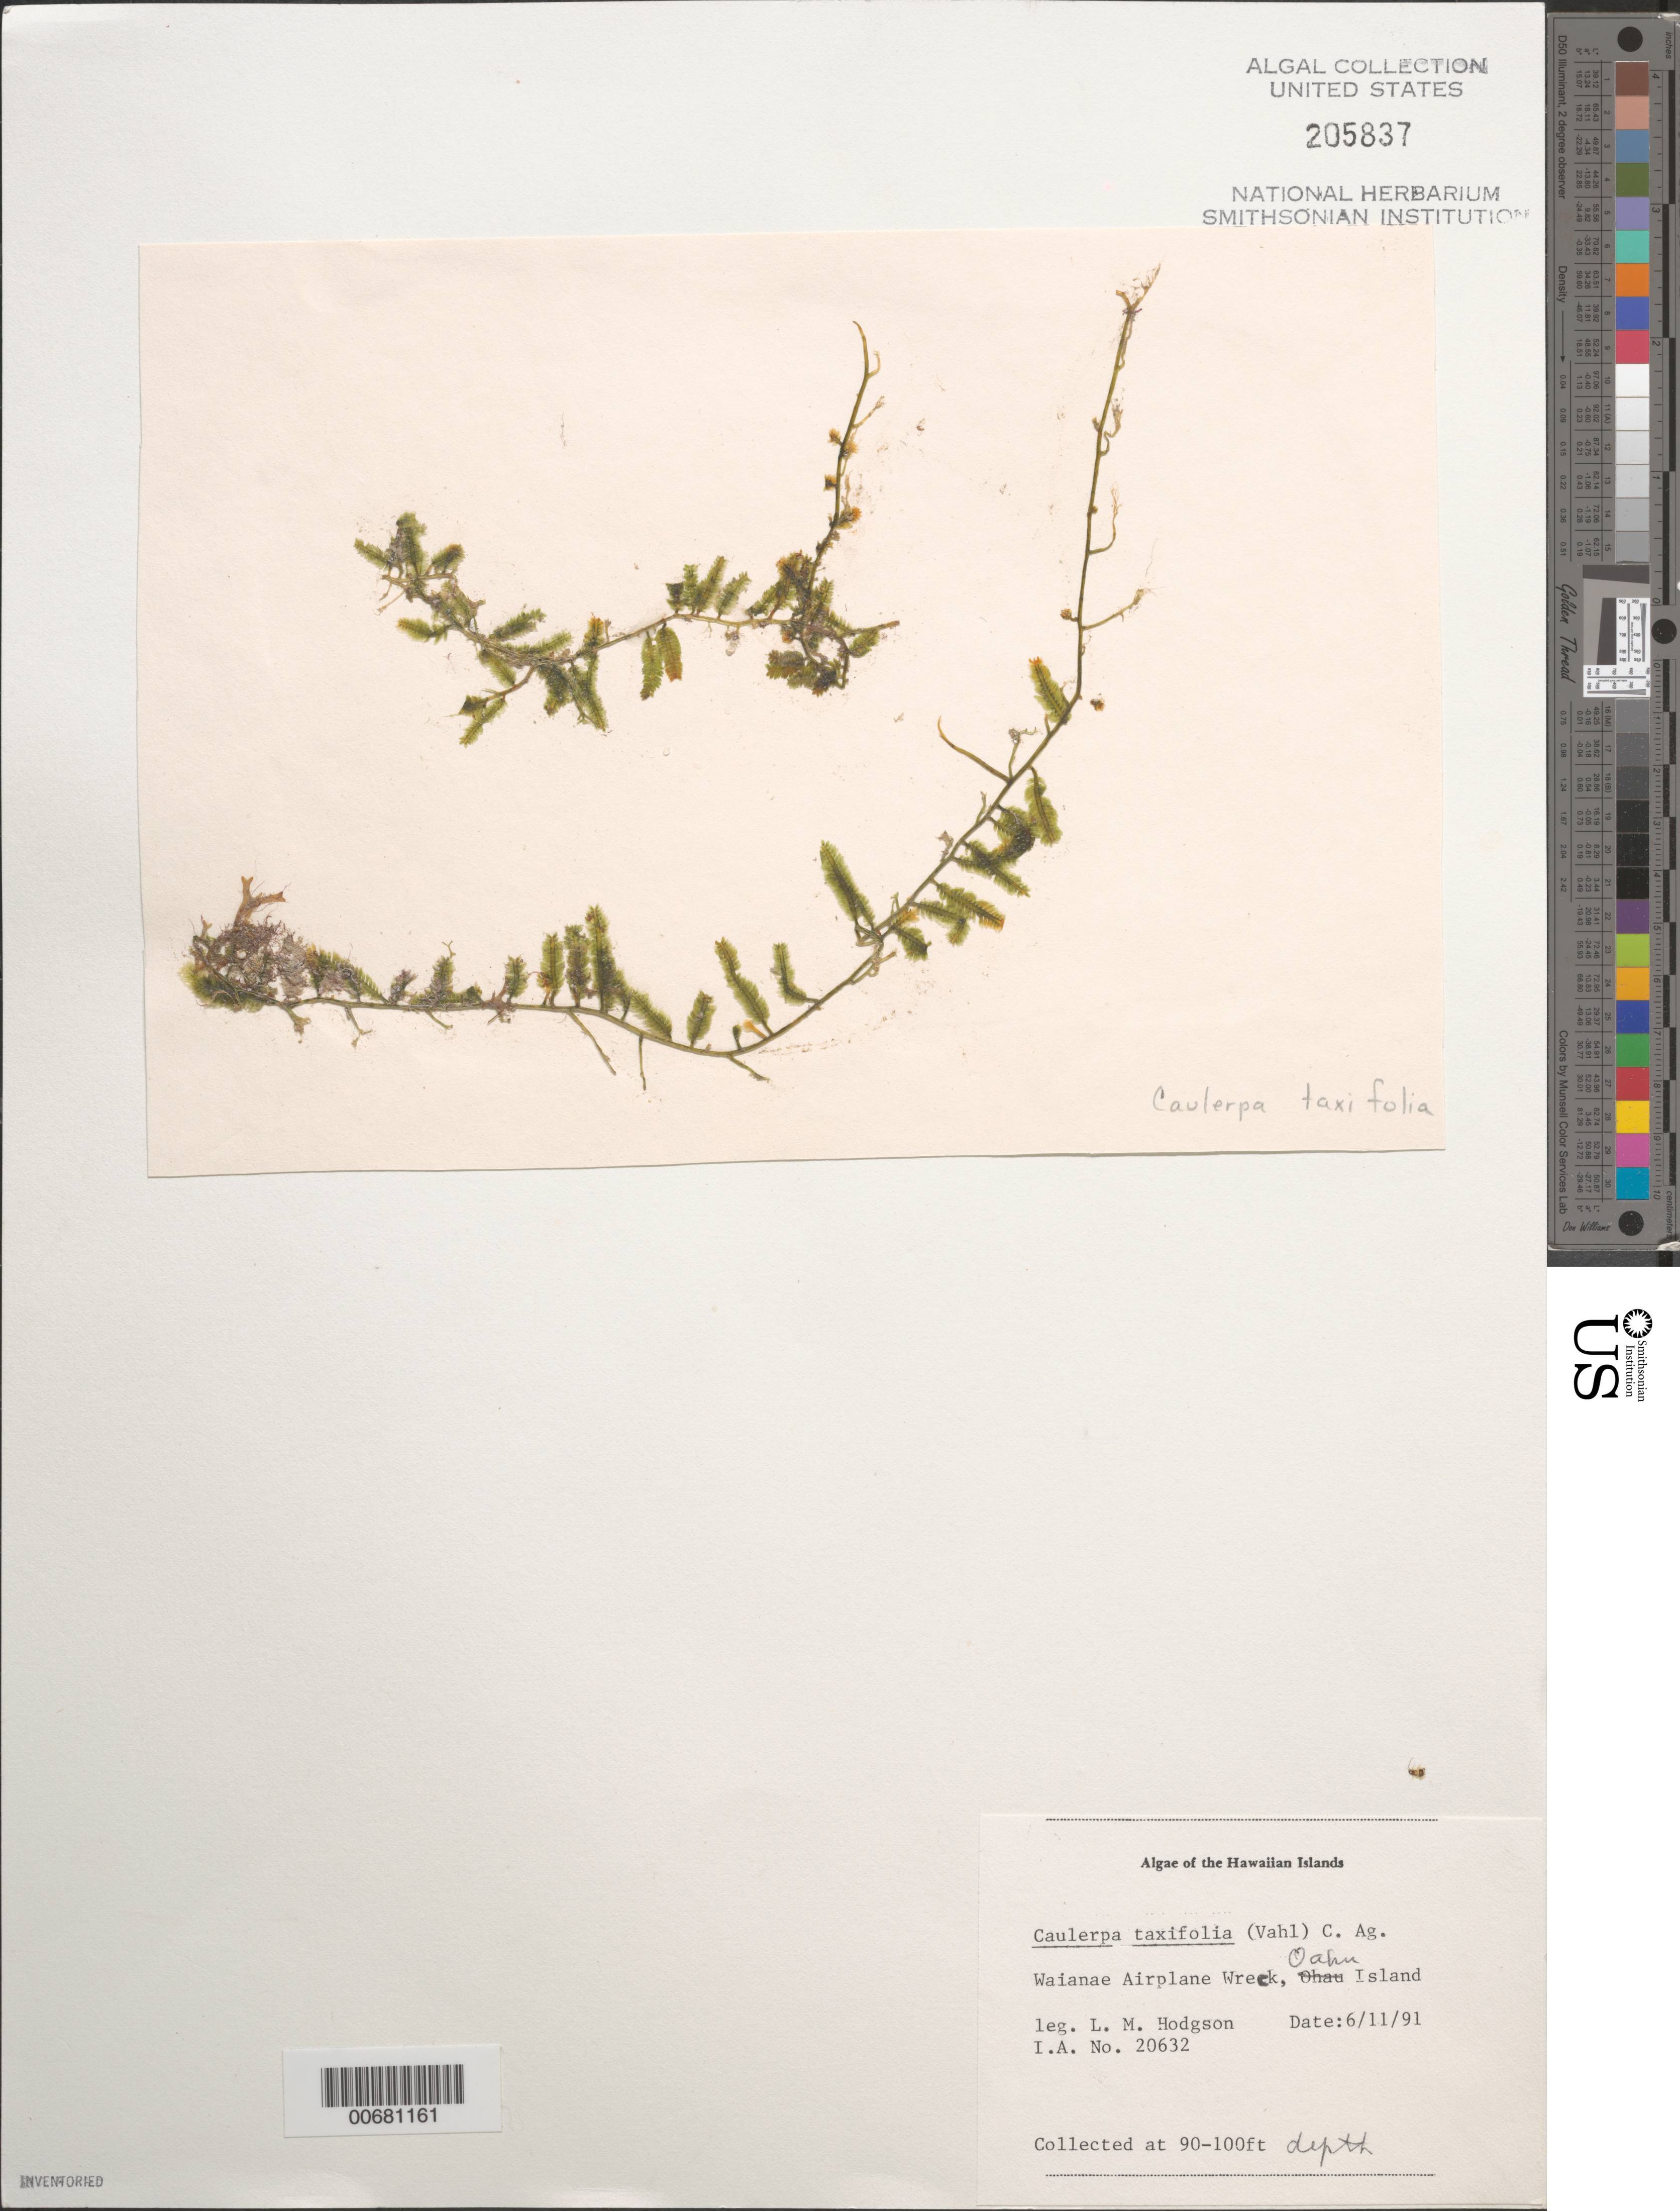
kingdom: Plantae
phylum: Chlorophyta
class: Ulvophyceae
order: Bryopsidales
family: Caulerpaceae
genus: Caulerpa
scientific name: Caulerpa taxifolia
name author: (M. Vahl) C. Agardh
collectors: L. M. Hodgson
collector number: IAA 20632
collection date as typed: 11 Jun 1991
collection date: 1991-06-11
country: United States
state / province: Hawaii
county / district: Honolulu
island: Oahu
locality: Waianae Airplane Wreck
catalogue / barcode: US 205837